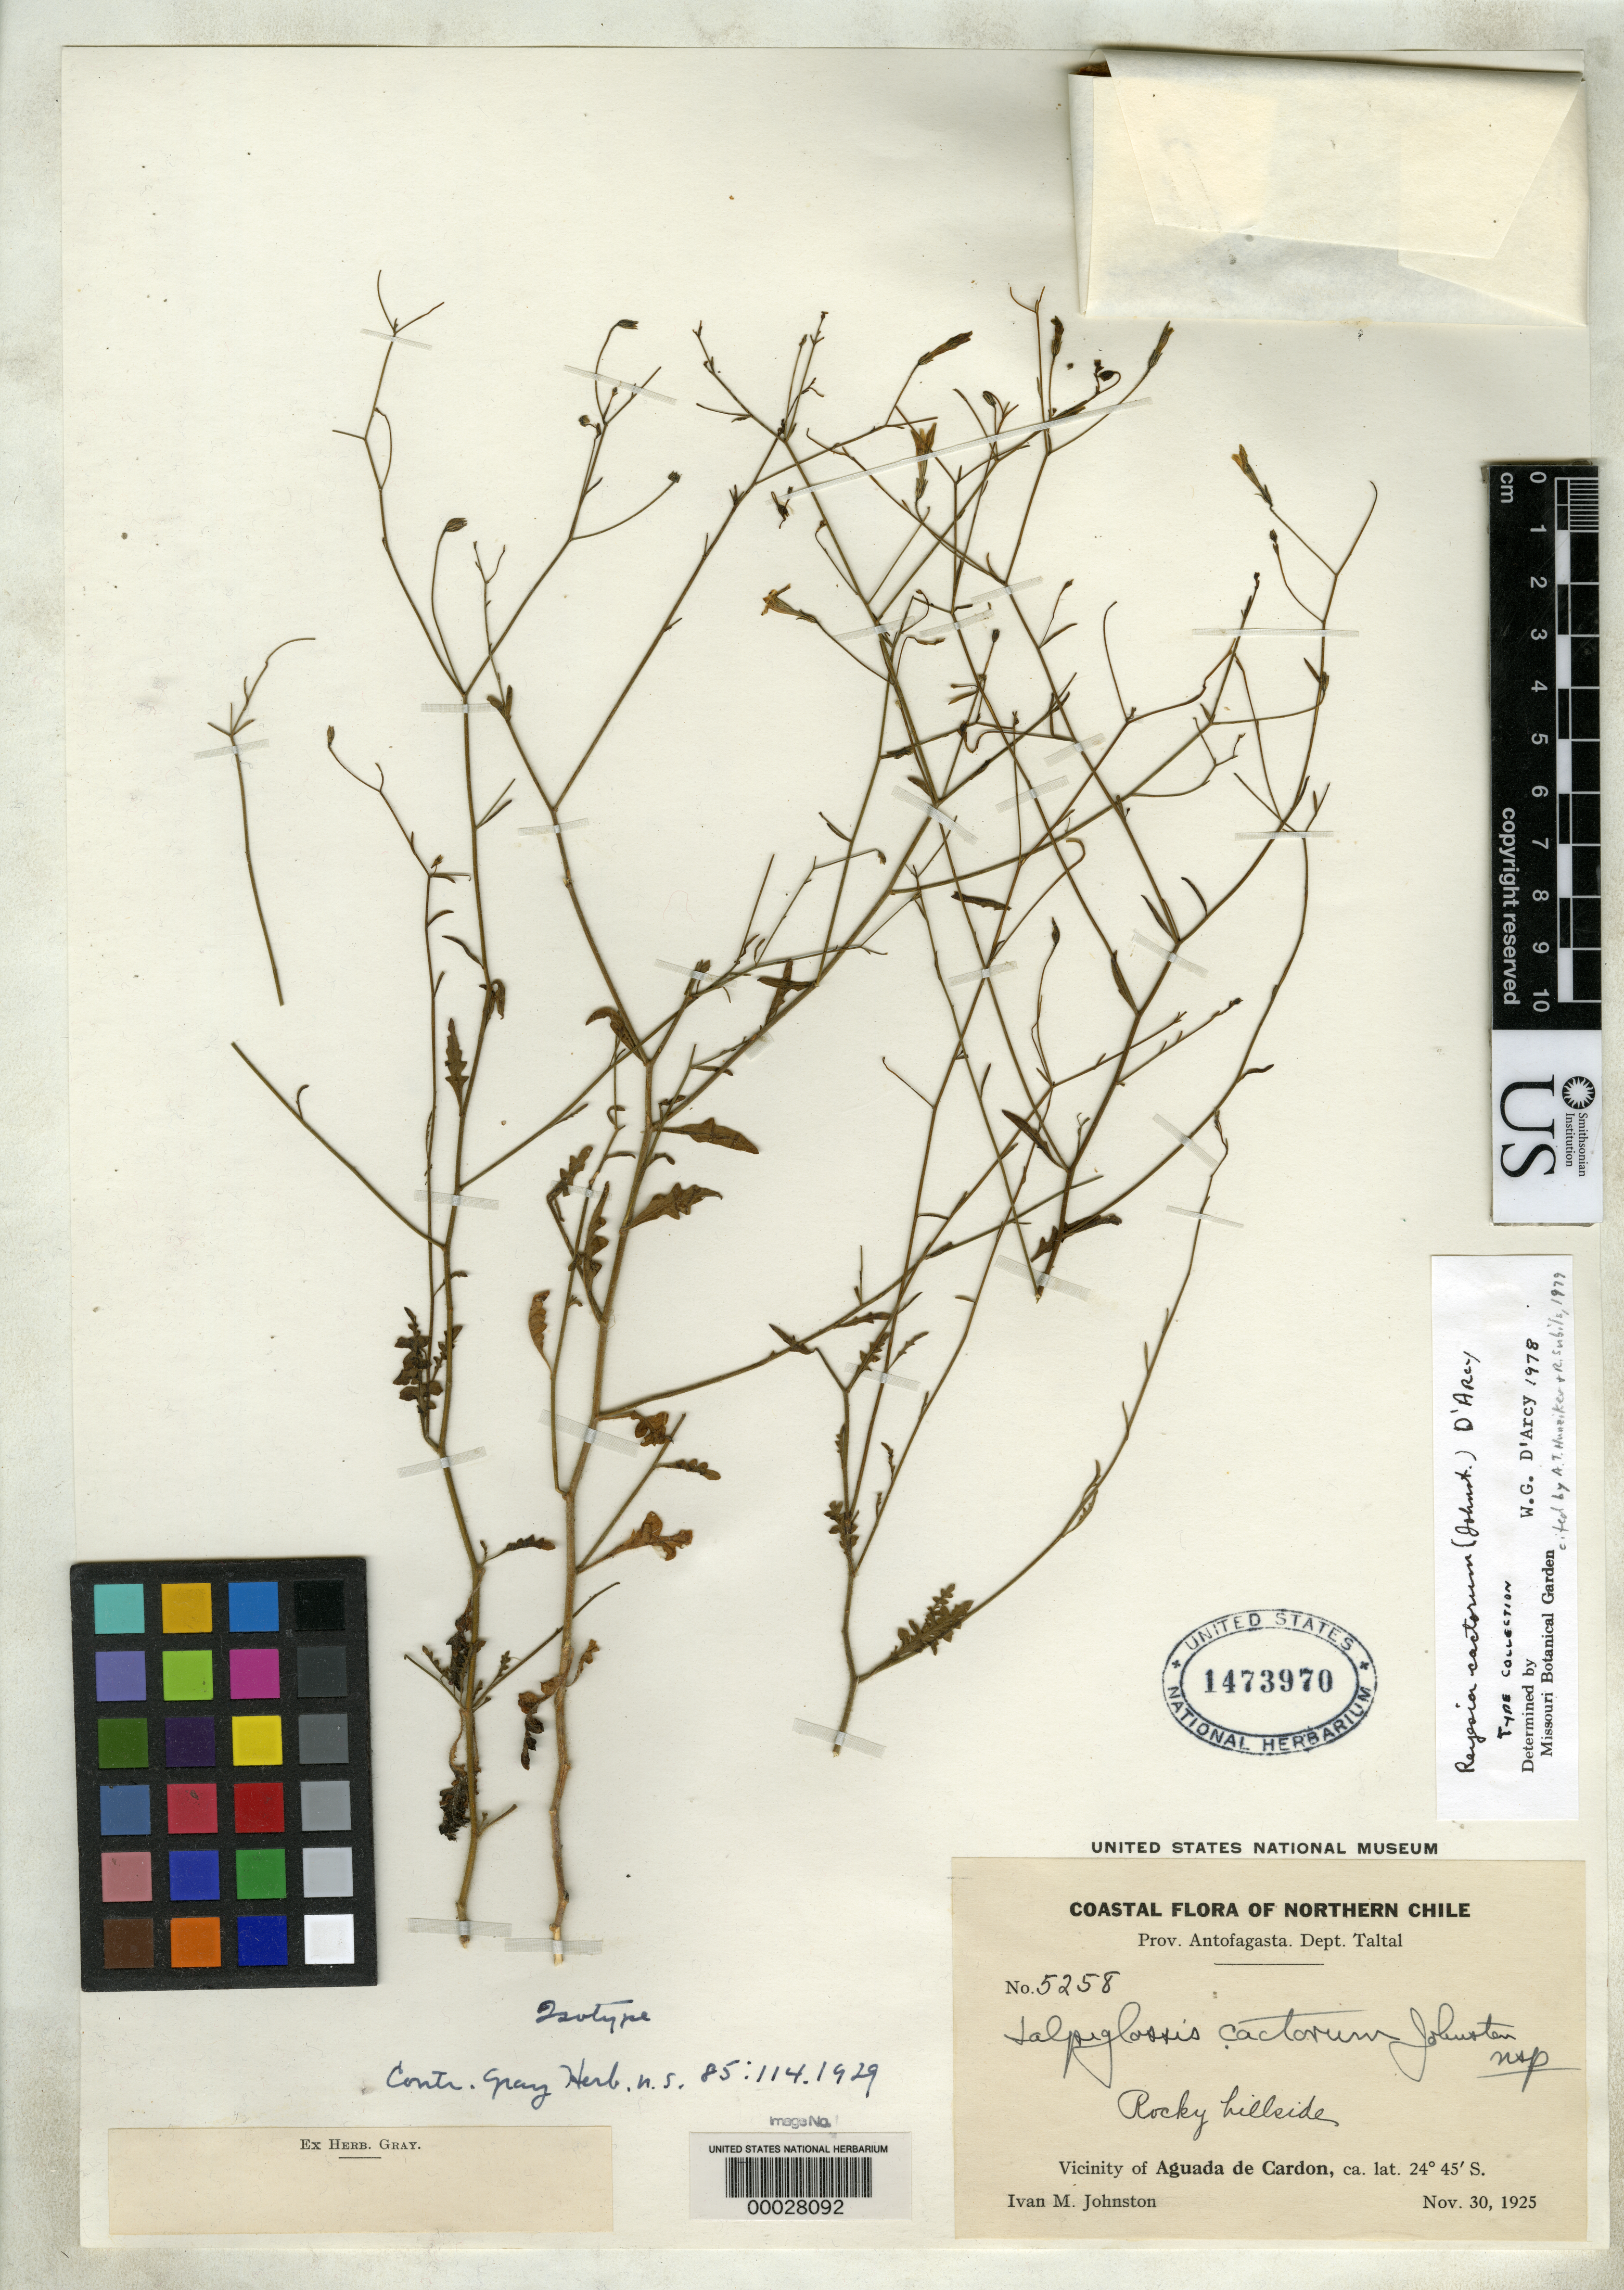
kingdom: Plantae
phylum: Tracheophyta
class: Magnoliopsida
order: Solanales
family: Solanaceae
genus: Salpiglossis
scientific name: Salpiglossis cactorum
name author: I.M. Johnst.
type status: Isotype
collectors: I.M. Johnston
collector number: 5258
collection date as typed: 30 Nov 1925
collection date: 1925-11-30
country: Chile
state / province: Antofagasta (II)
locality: Taltal, near Aguada del Cardon.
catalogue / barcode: US 1473970